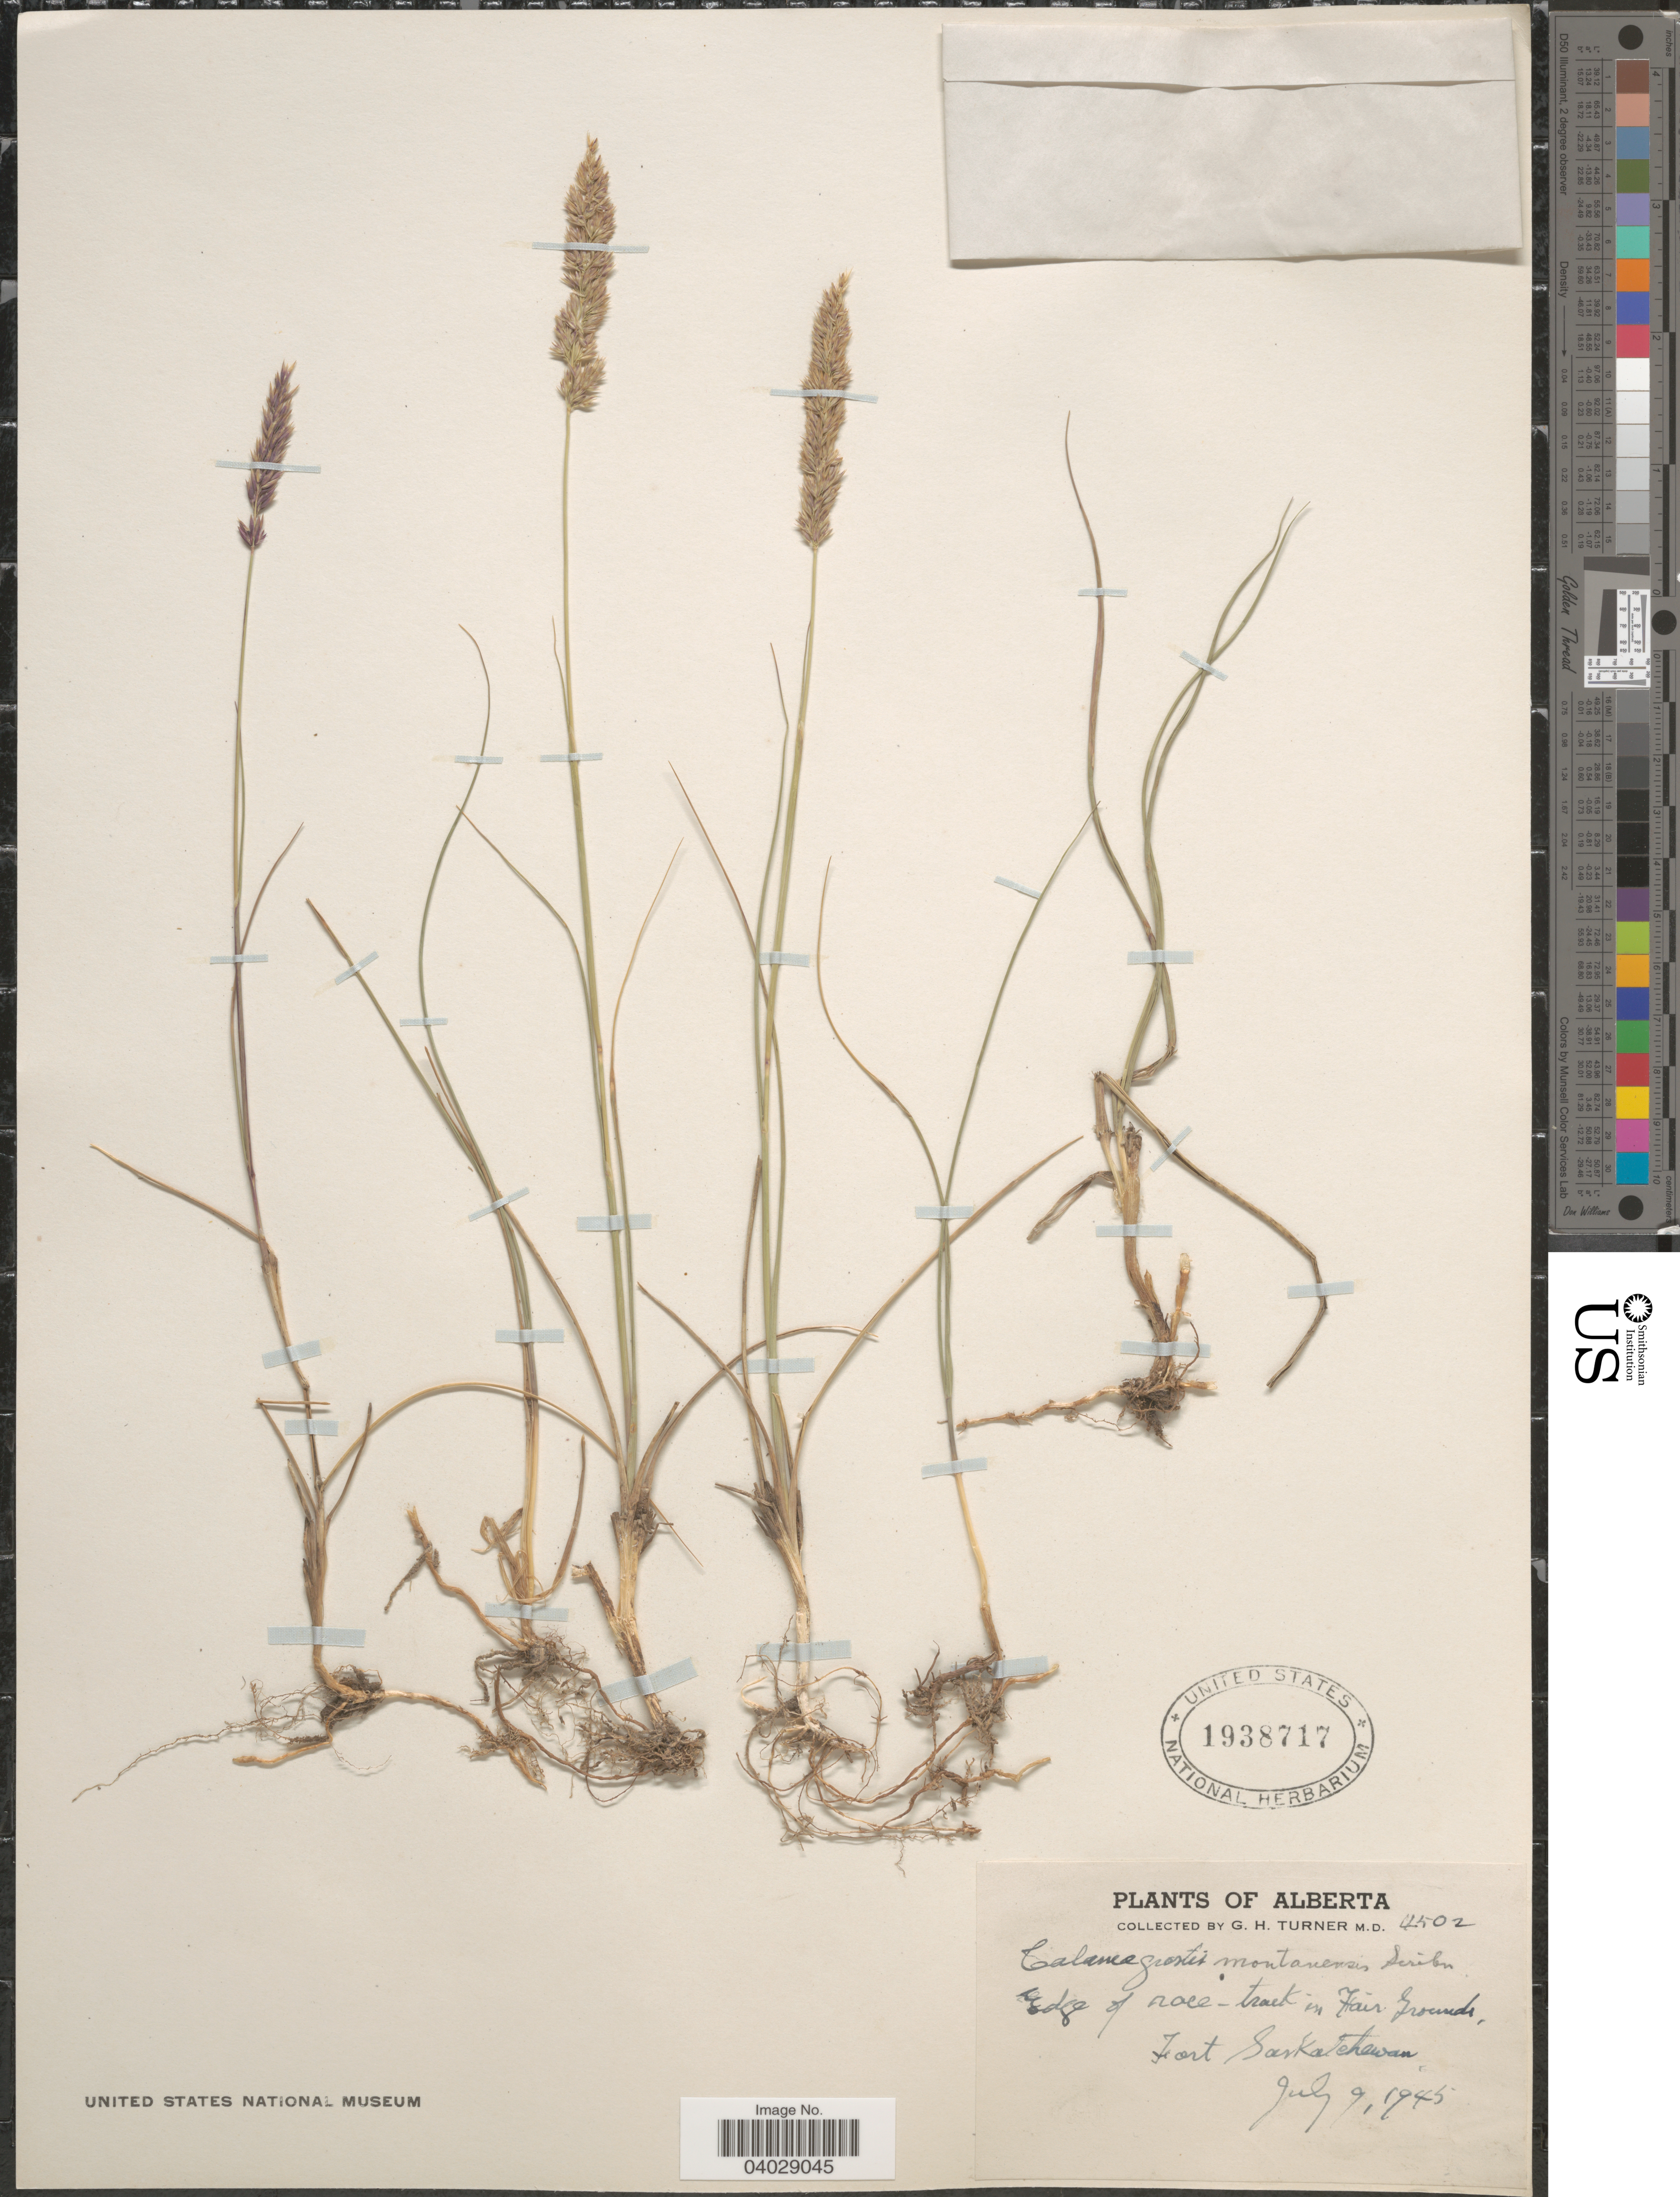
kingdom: Plantae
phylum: Tracheophyta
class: Liliopsida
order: Poales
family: Poaceae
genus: Calamagrostis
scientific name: Calamagrostis montanensis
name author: Scribn. ex Vasey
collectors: G. H. Turner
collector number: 4502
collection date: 1945-07-09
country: Canada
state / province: Alberta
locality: Edge of race-track in Fair Grounds, Fort Saskatchewan.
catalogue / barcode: US 1938717